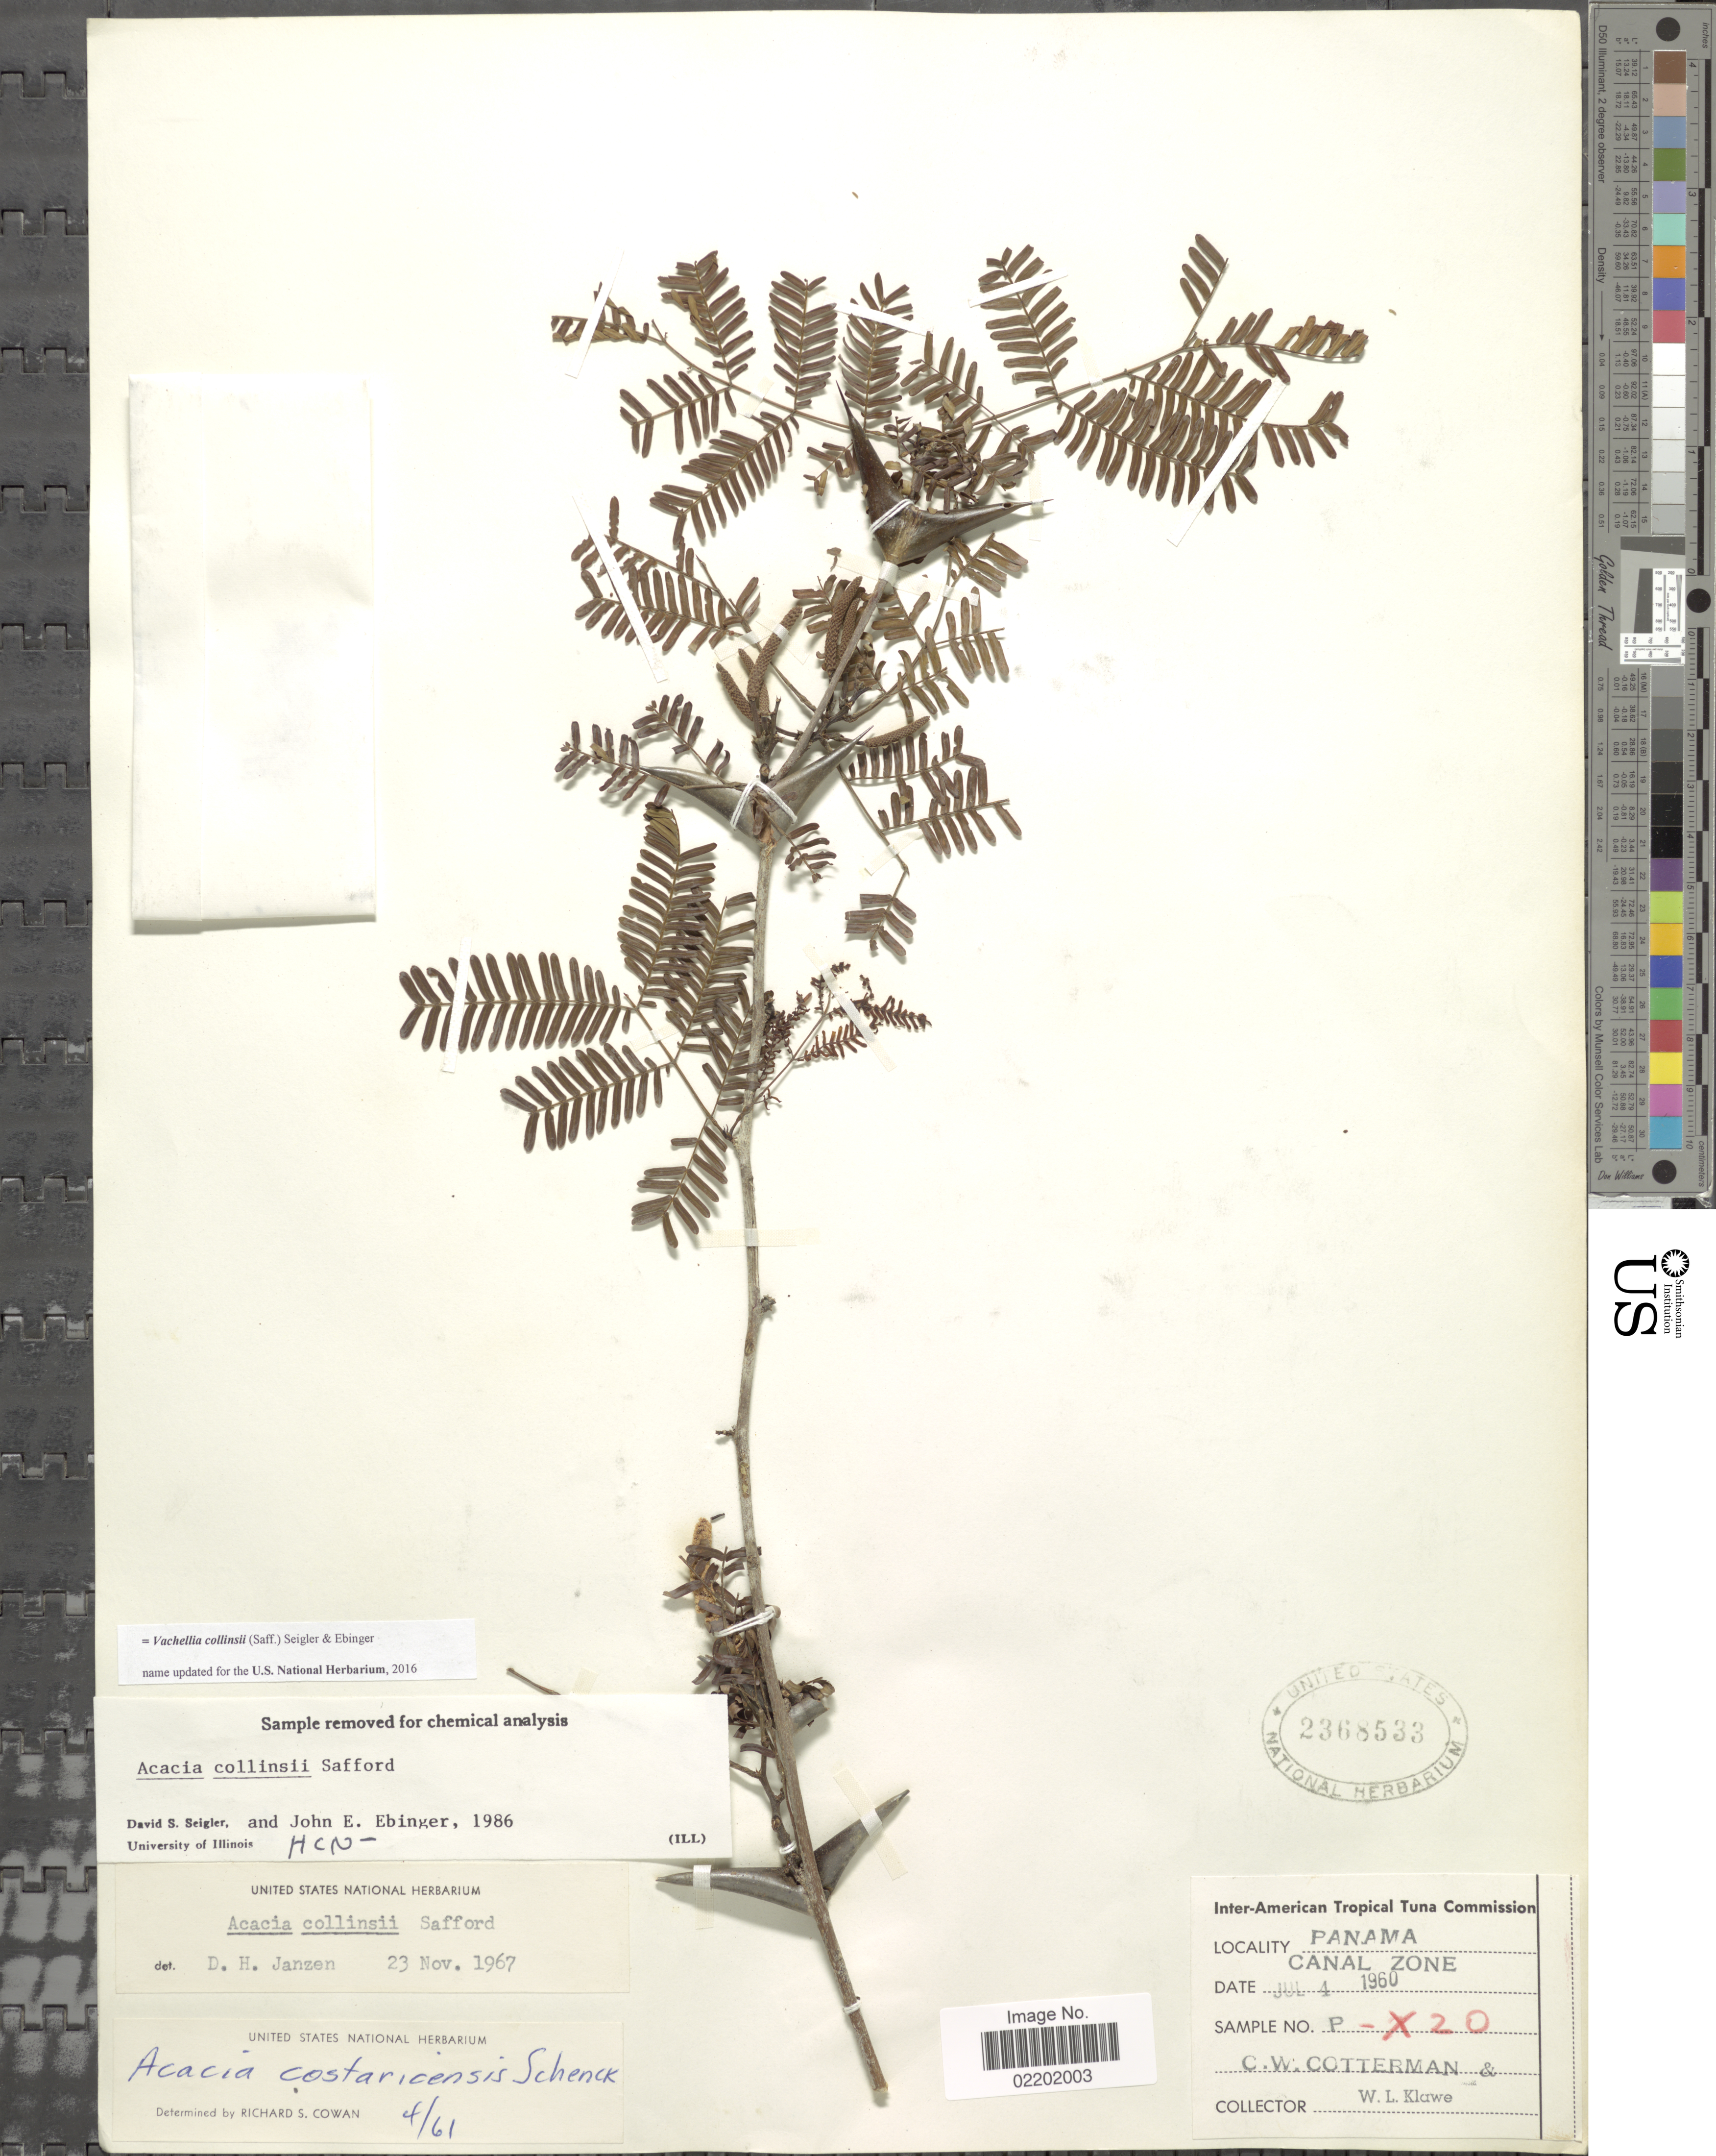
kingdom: Plantae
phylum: Tracheophyta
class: Magnoliopsida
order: Fabales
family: Fabaceae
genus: Vachellia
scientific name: Vachellia collinsii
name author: (Saff.) Seigler & Ebinger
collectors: C. Cotterman & W. Klawe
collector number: P-X20?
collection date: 1960-07-04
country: Panama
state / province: Colón / Panamá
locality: Canal Zone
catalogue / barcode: US 2368533